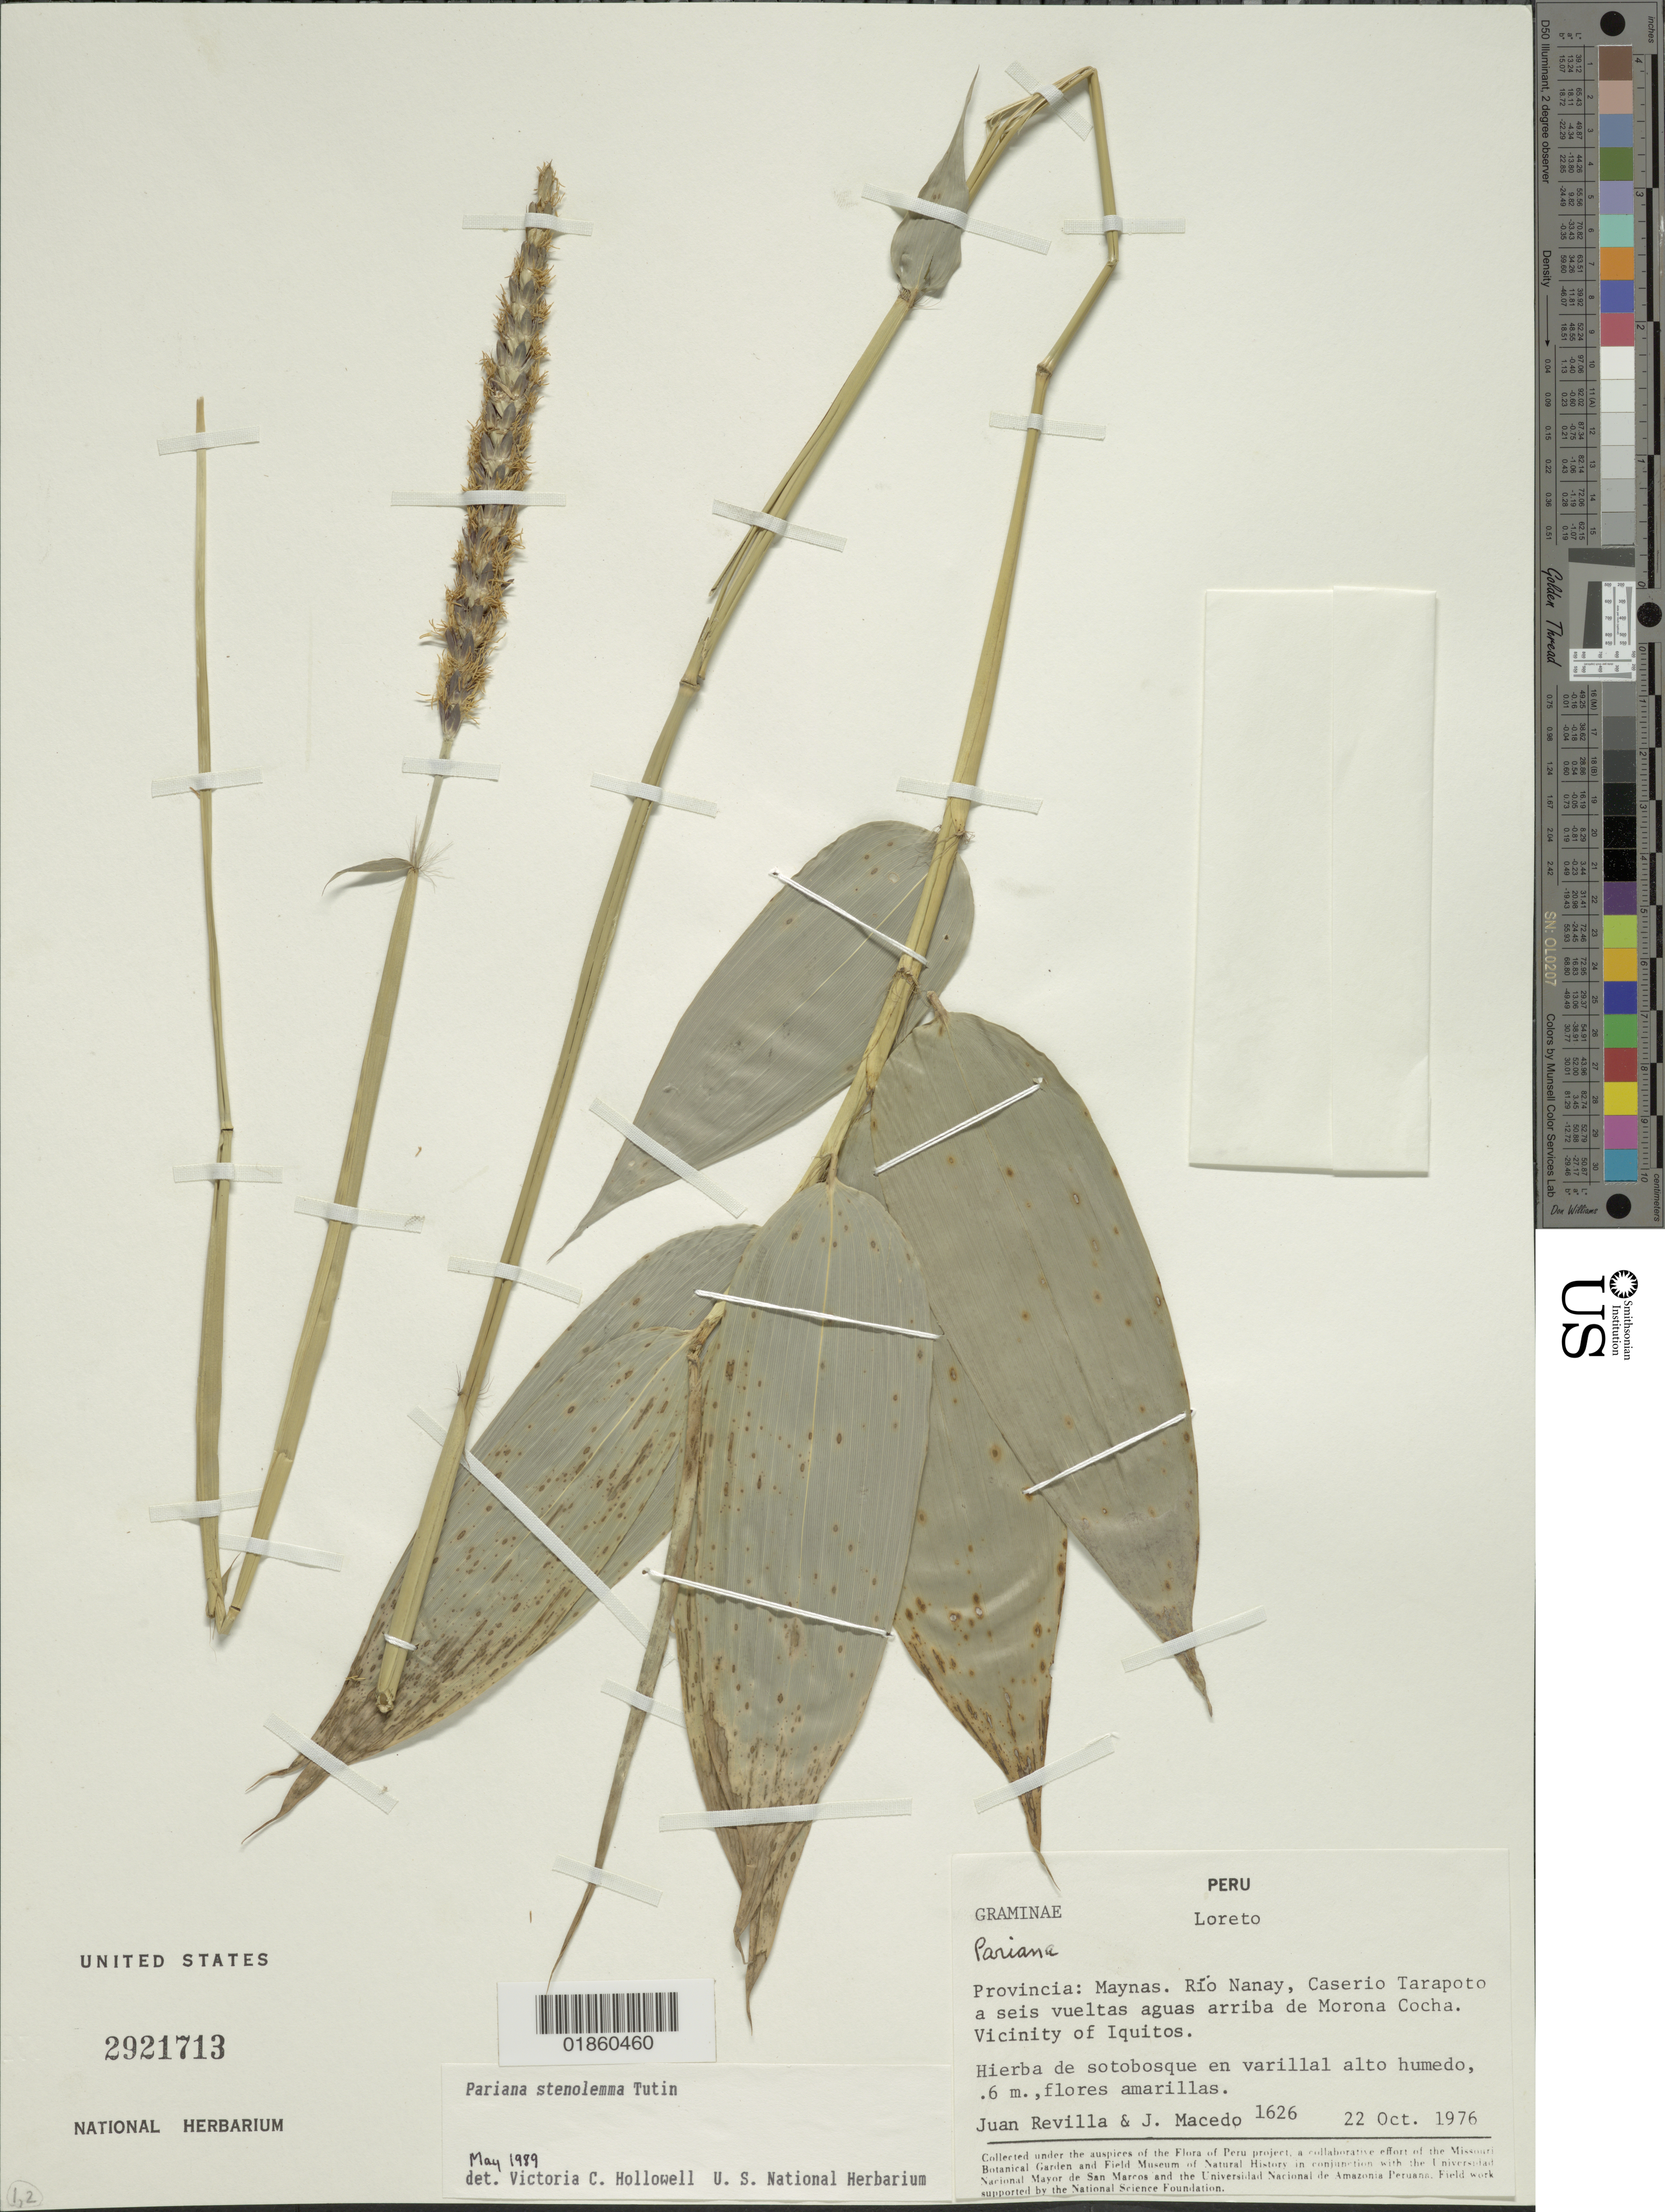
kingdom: Plantae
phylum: Tracheophyta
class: Liliopsida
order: Poales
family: Poaceae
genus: Pariana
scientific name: Pariana stenolemma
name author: Tutin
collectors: J. Revilla & J. Macedo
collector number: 1626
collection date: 1976-10-22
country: Peru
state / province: Loreto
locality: Provincia: Maynas. Río Nanay, Caserio Tarapoto a seis vueltas aguas arriba de Morona Cocha. Vicinity of Iquitos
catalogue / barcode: US 2921713